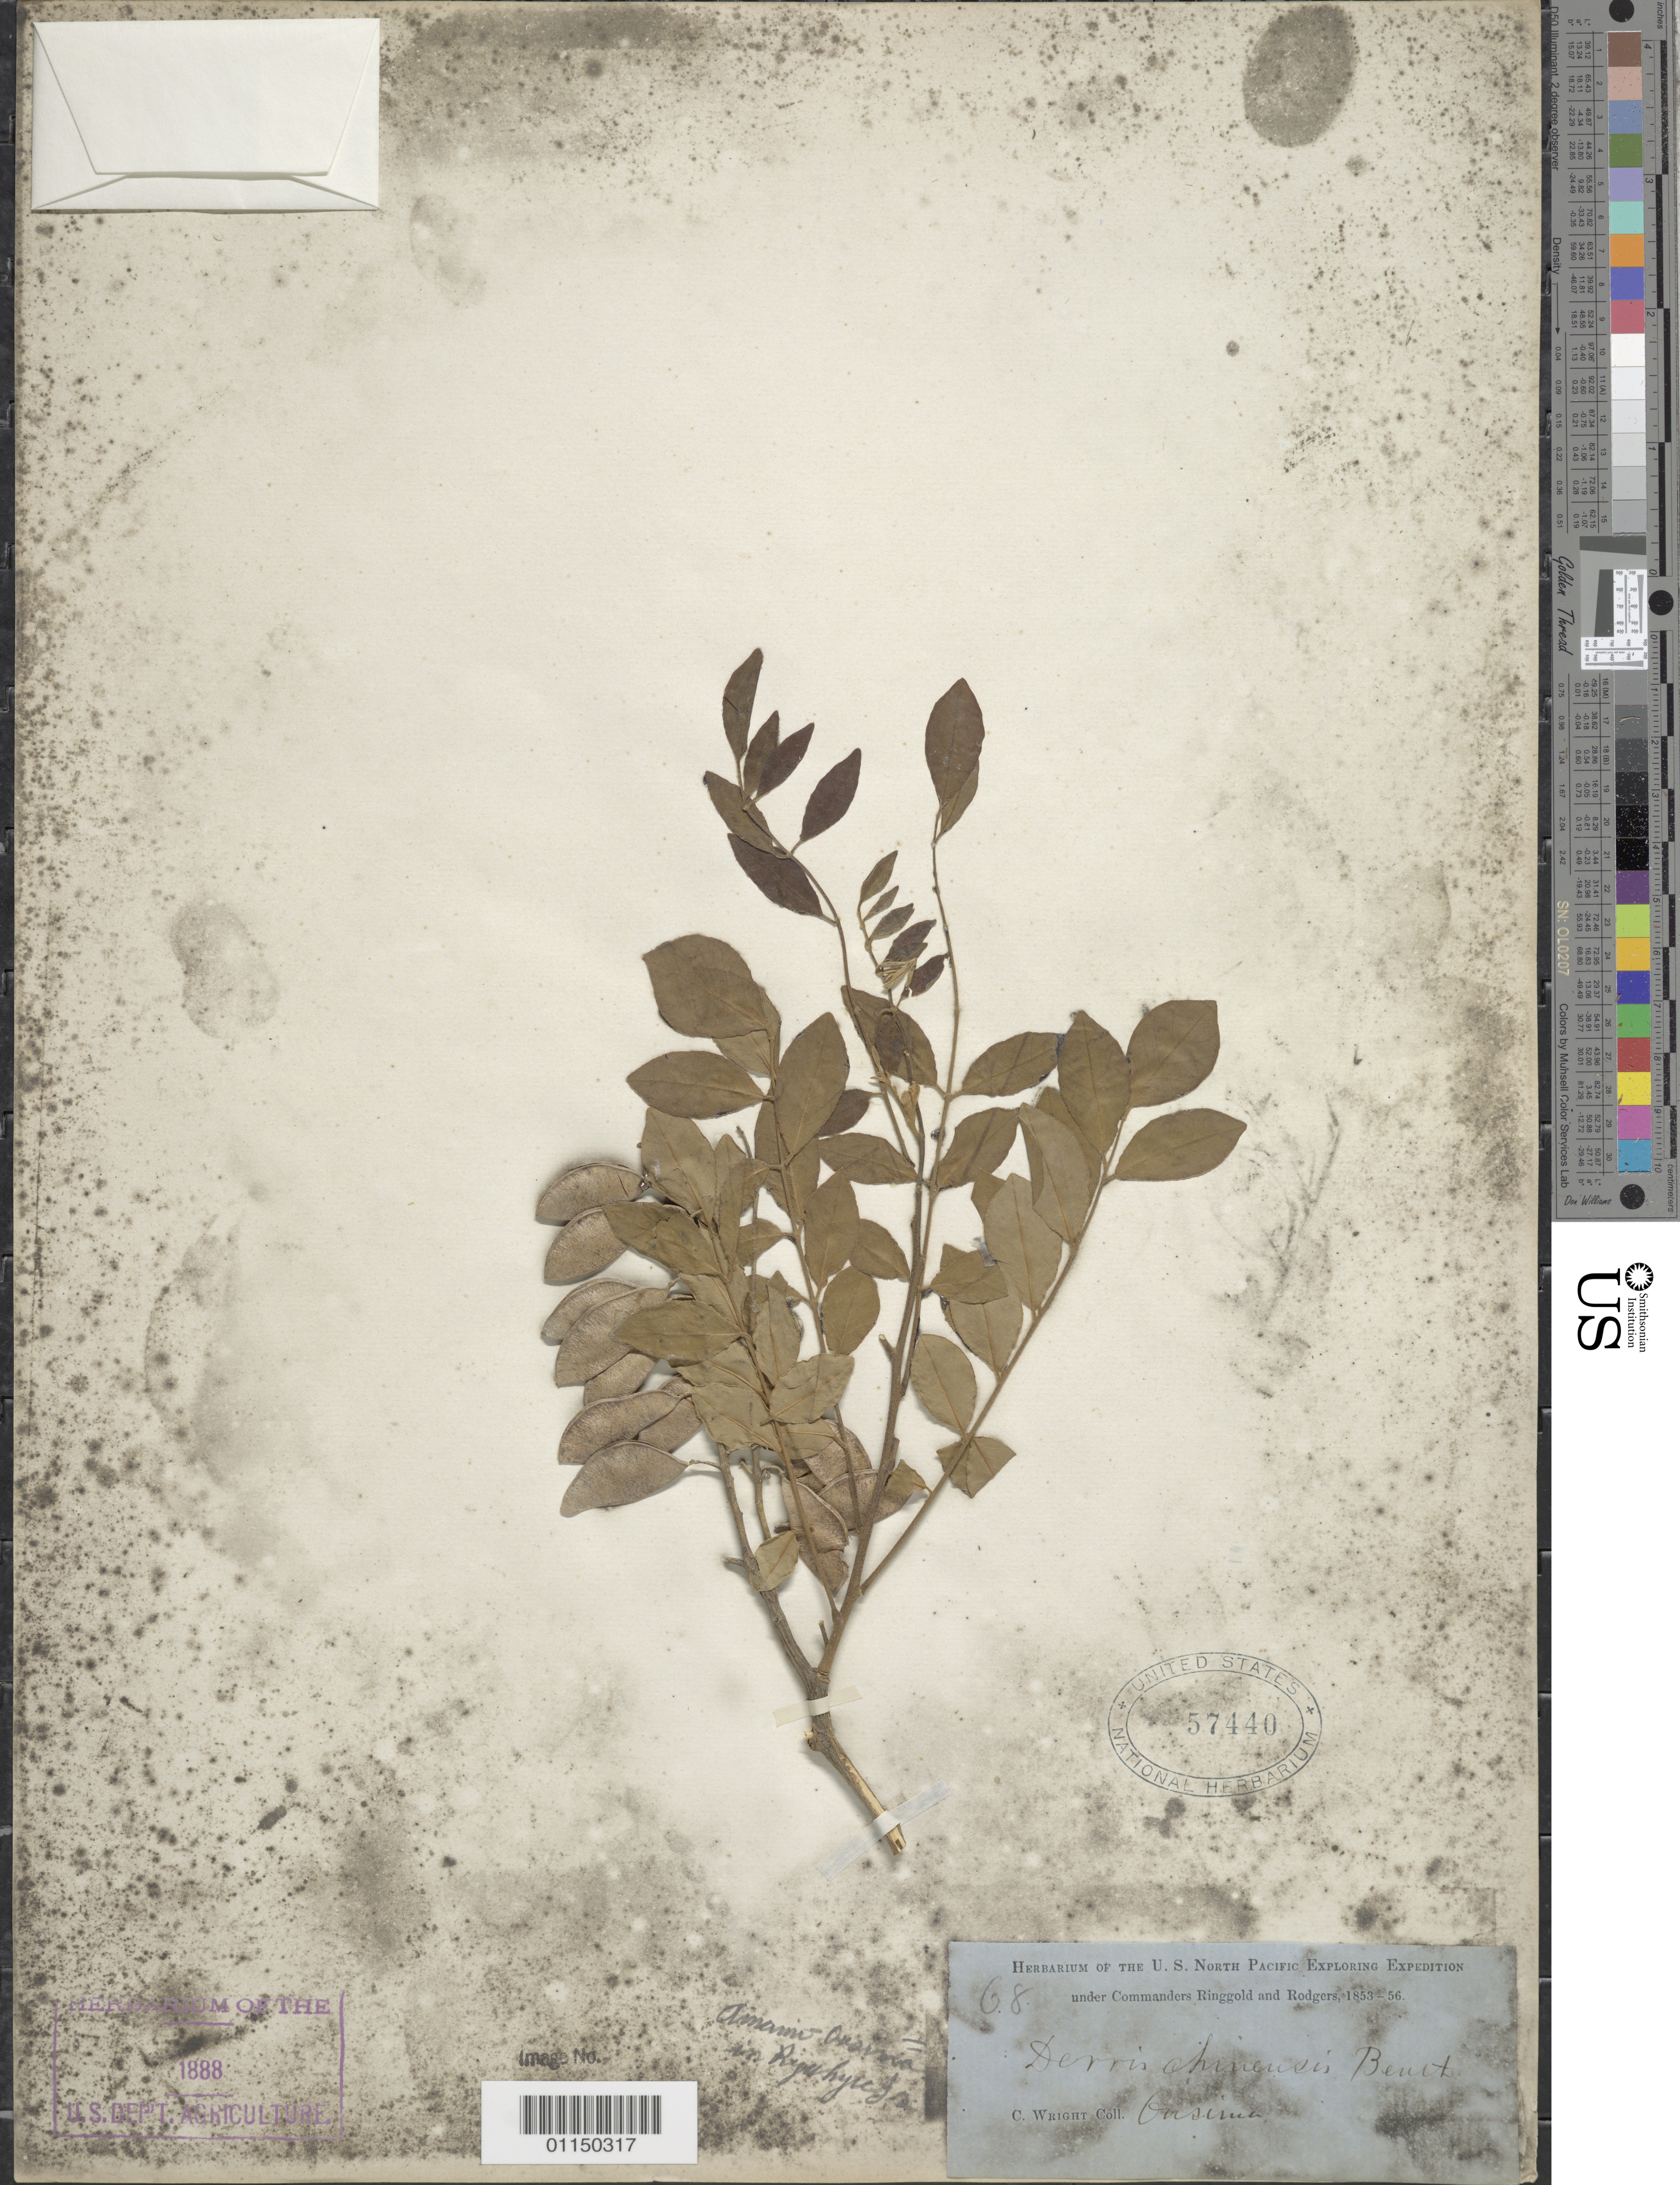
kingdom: Plantae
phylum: Tracheophyta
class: Magnoliopsida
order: Fabales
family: Fabaceae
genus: Derris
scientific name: Derris chinensis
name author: Benth.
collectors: C. Wright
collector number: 68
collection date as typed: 1853 to -- -- 1856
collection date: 1853/1856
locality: Gosima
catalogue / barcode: US 57440